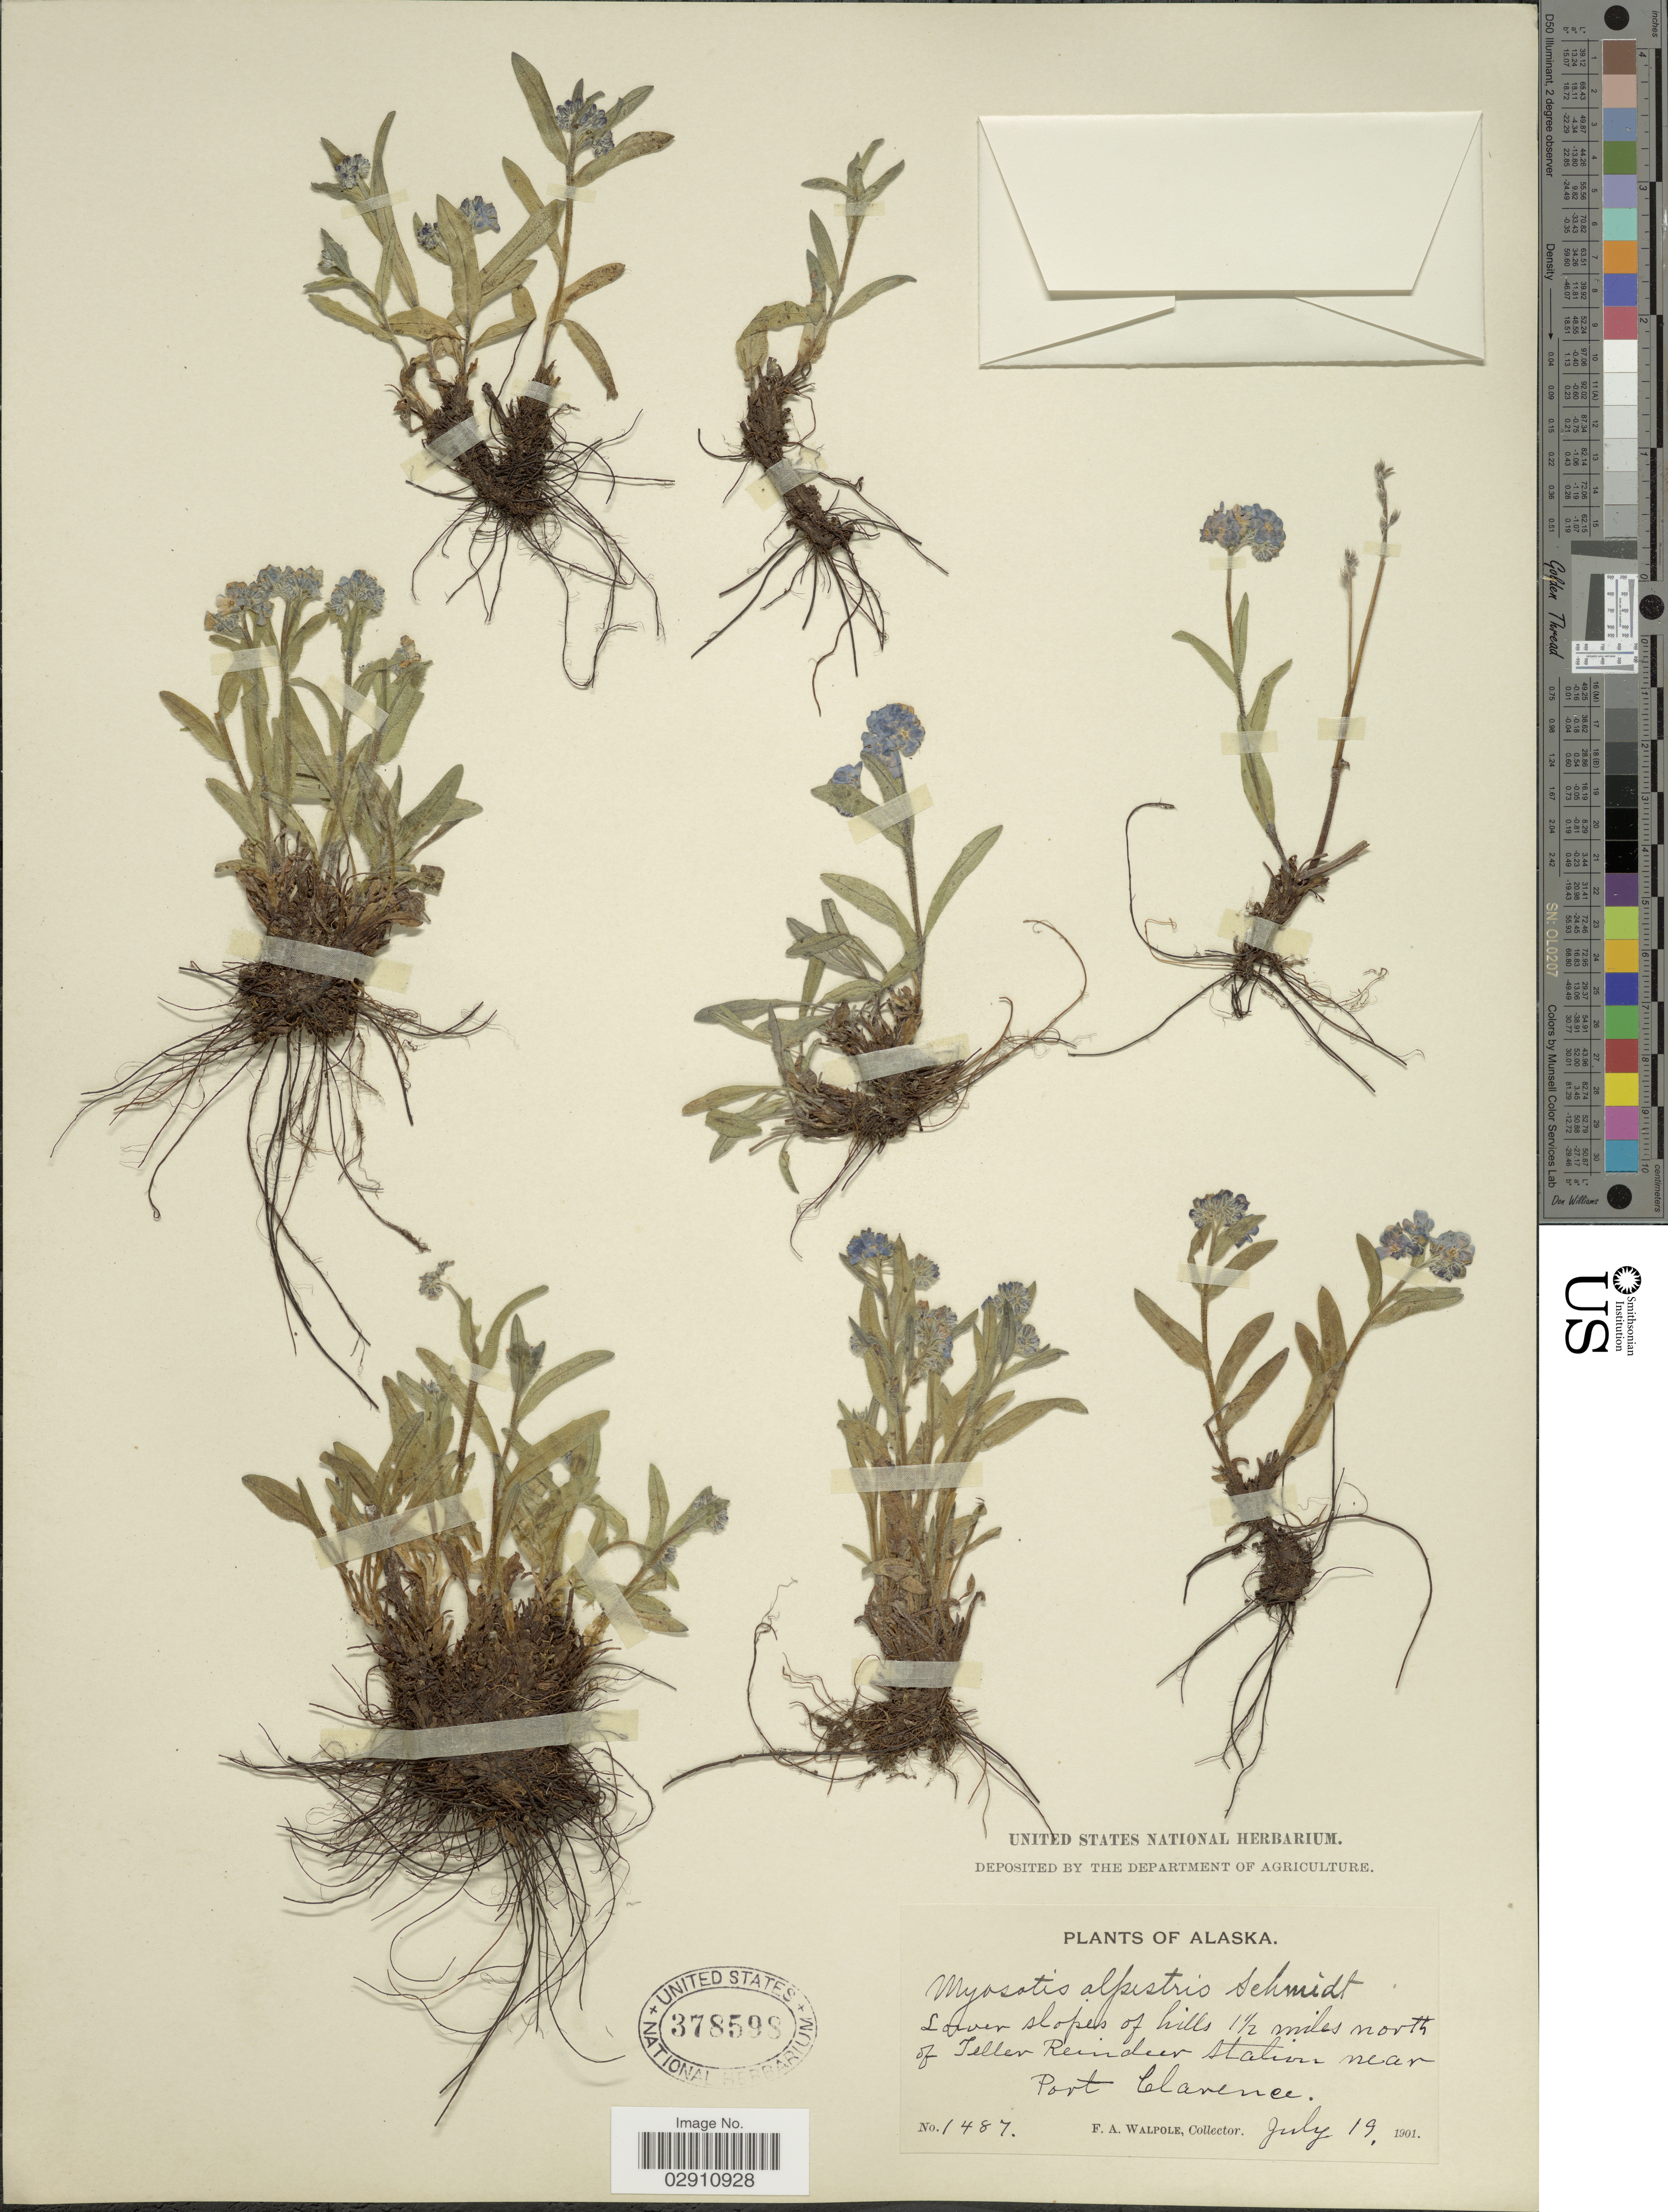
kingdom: Plantae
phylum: Tracheophyta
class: Magnoliopsida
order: Boraginales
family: Boraginaceae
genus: Myosotis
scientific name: Myosotis alpestris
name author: F.W. Schmidt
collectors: F. Walpole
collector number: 1487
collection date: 1901-07-19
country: United States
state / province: Alaska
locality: Lower slopes of hills 1½ miles north of Teller Reindeer Station near Port Clarence.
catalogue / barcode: US 378598